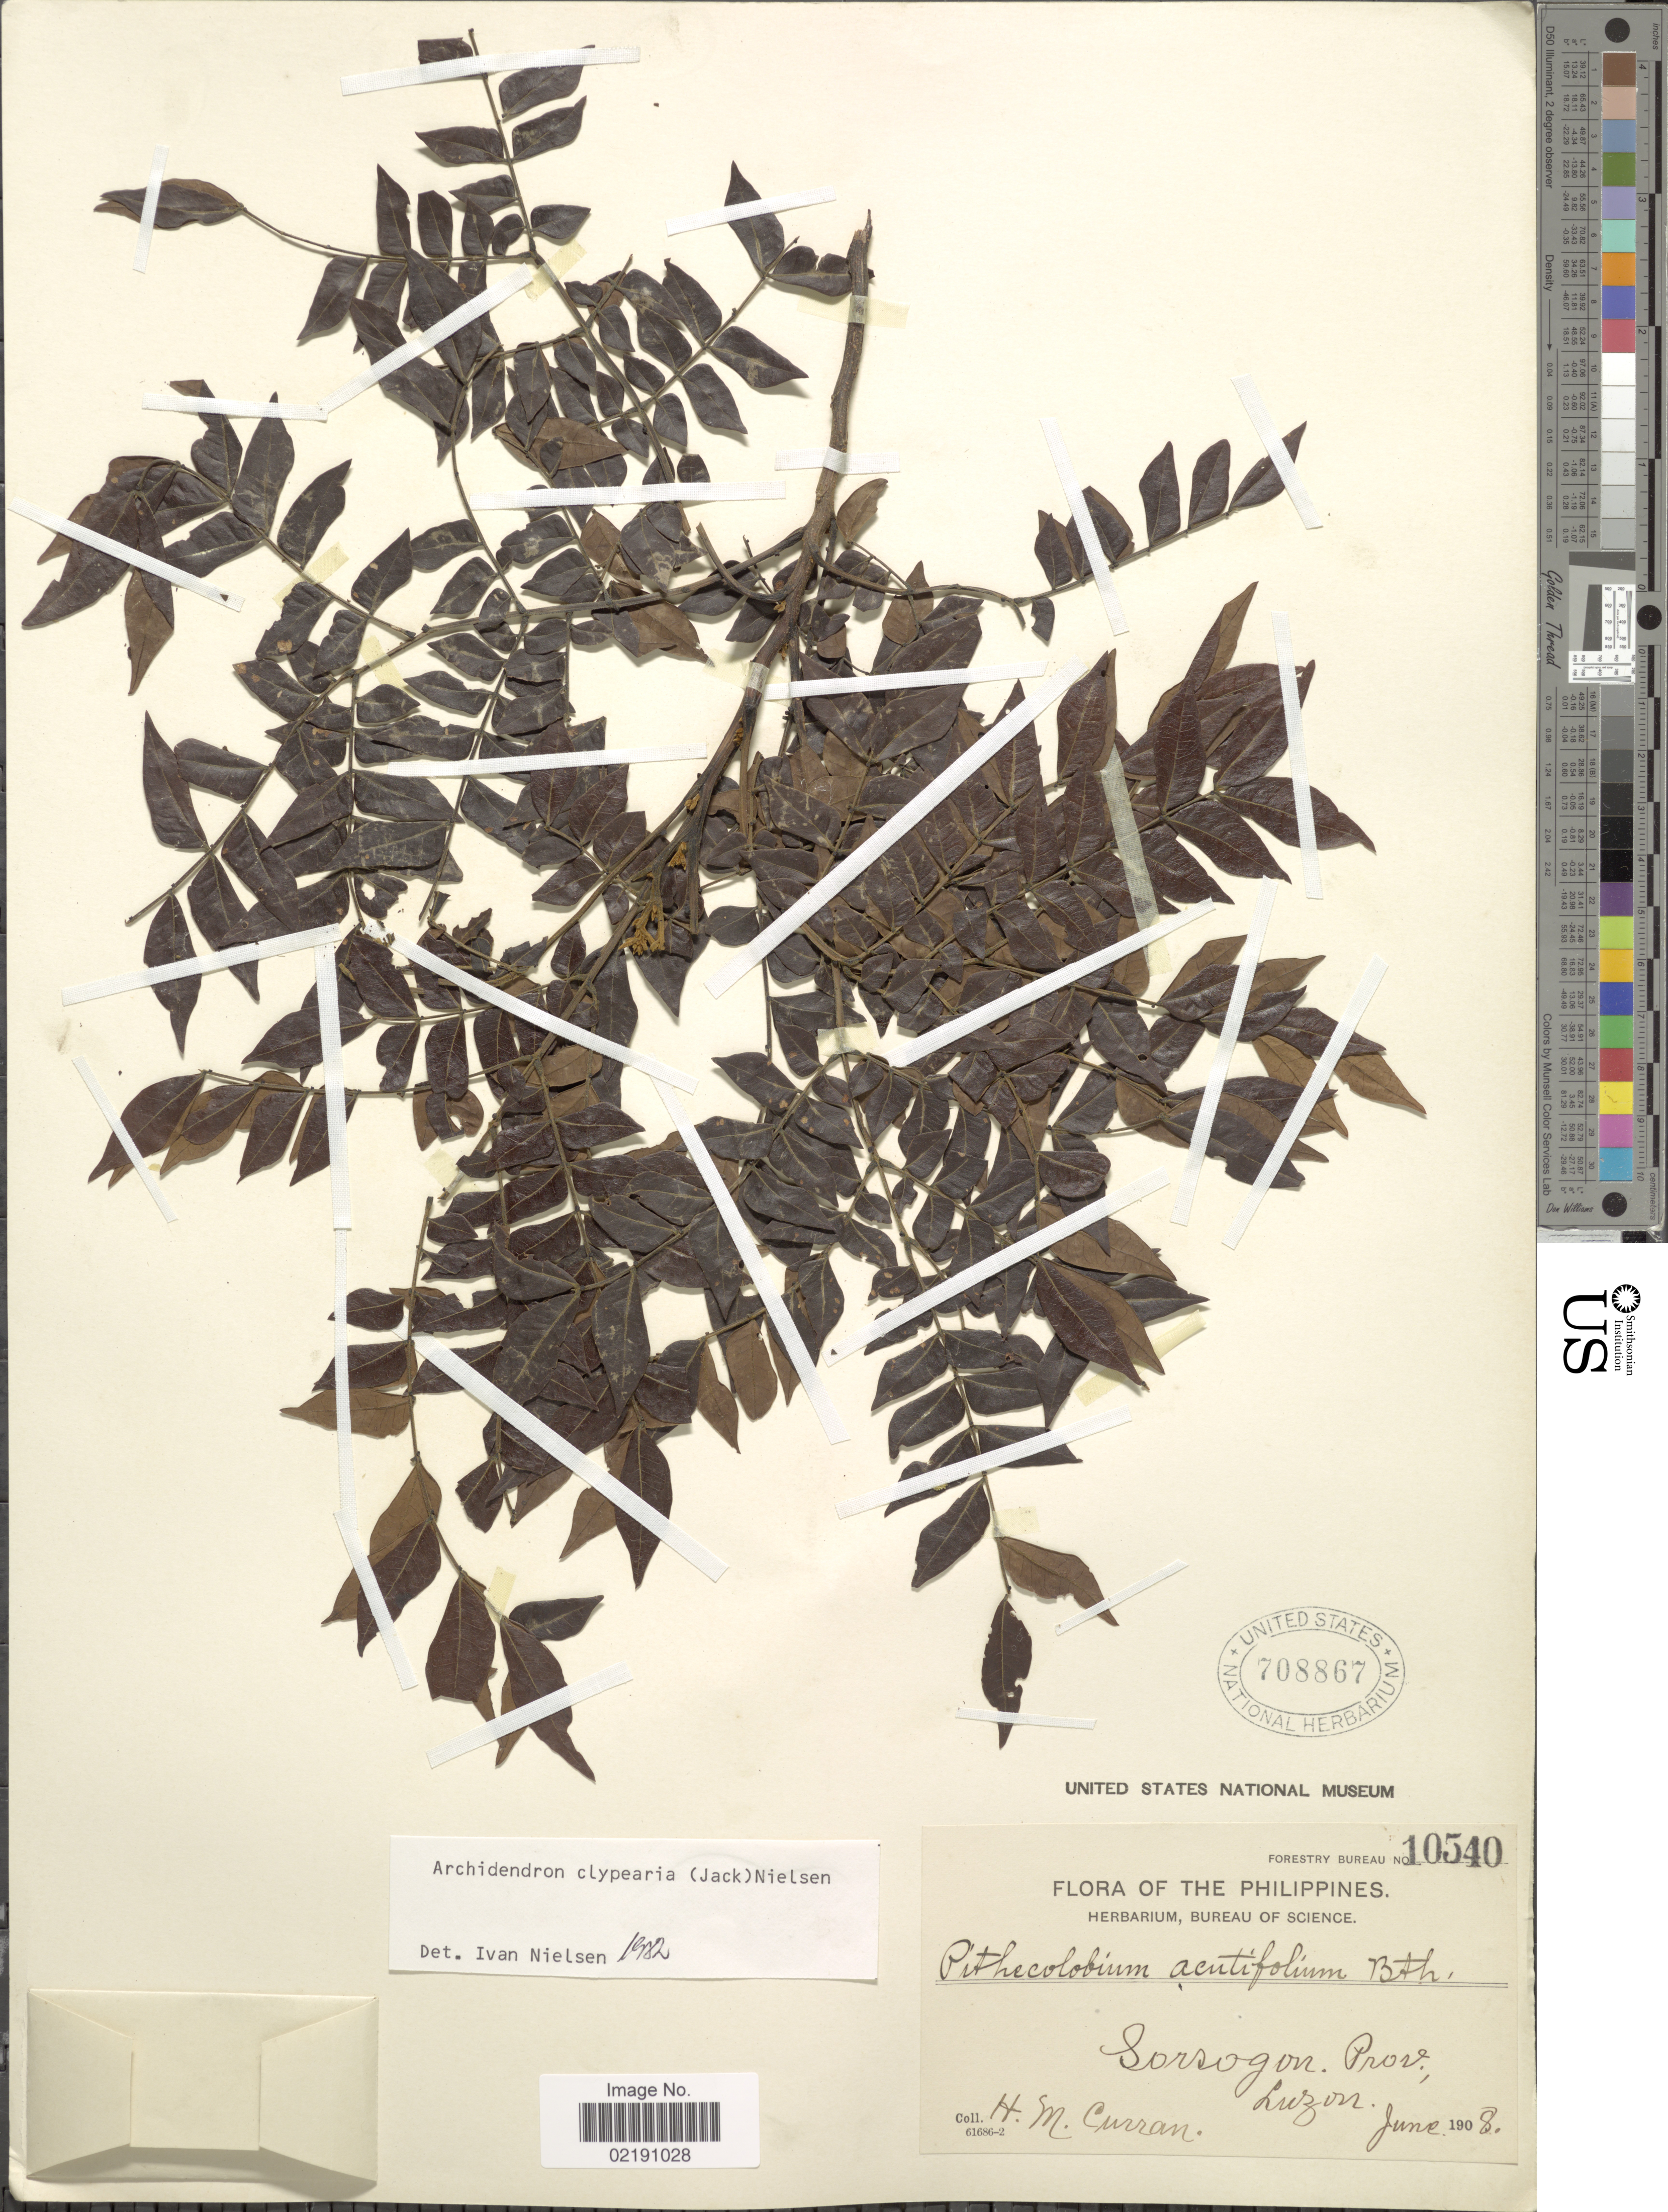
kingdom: Plantae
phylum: Tracheophyta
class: Magnoliopsida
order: Fabales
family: Fabaceae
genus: Archidendron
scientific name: Archidendron clypearia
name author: (Jack) I.C. Nielsen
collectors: H. M. Curran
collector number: Forestry Bureau 10540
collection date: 1908-06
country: Philippines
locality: Sorsogon Prov., Luzon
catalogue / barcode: US 708867